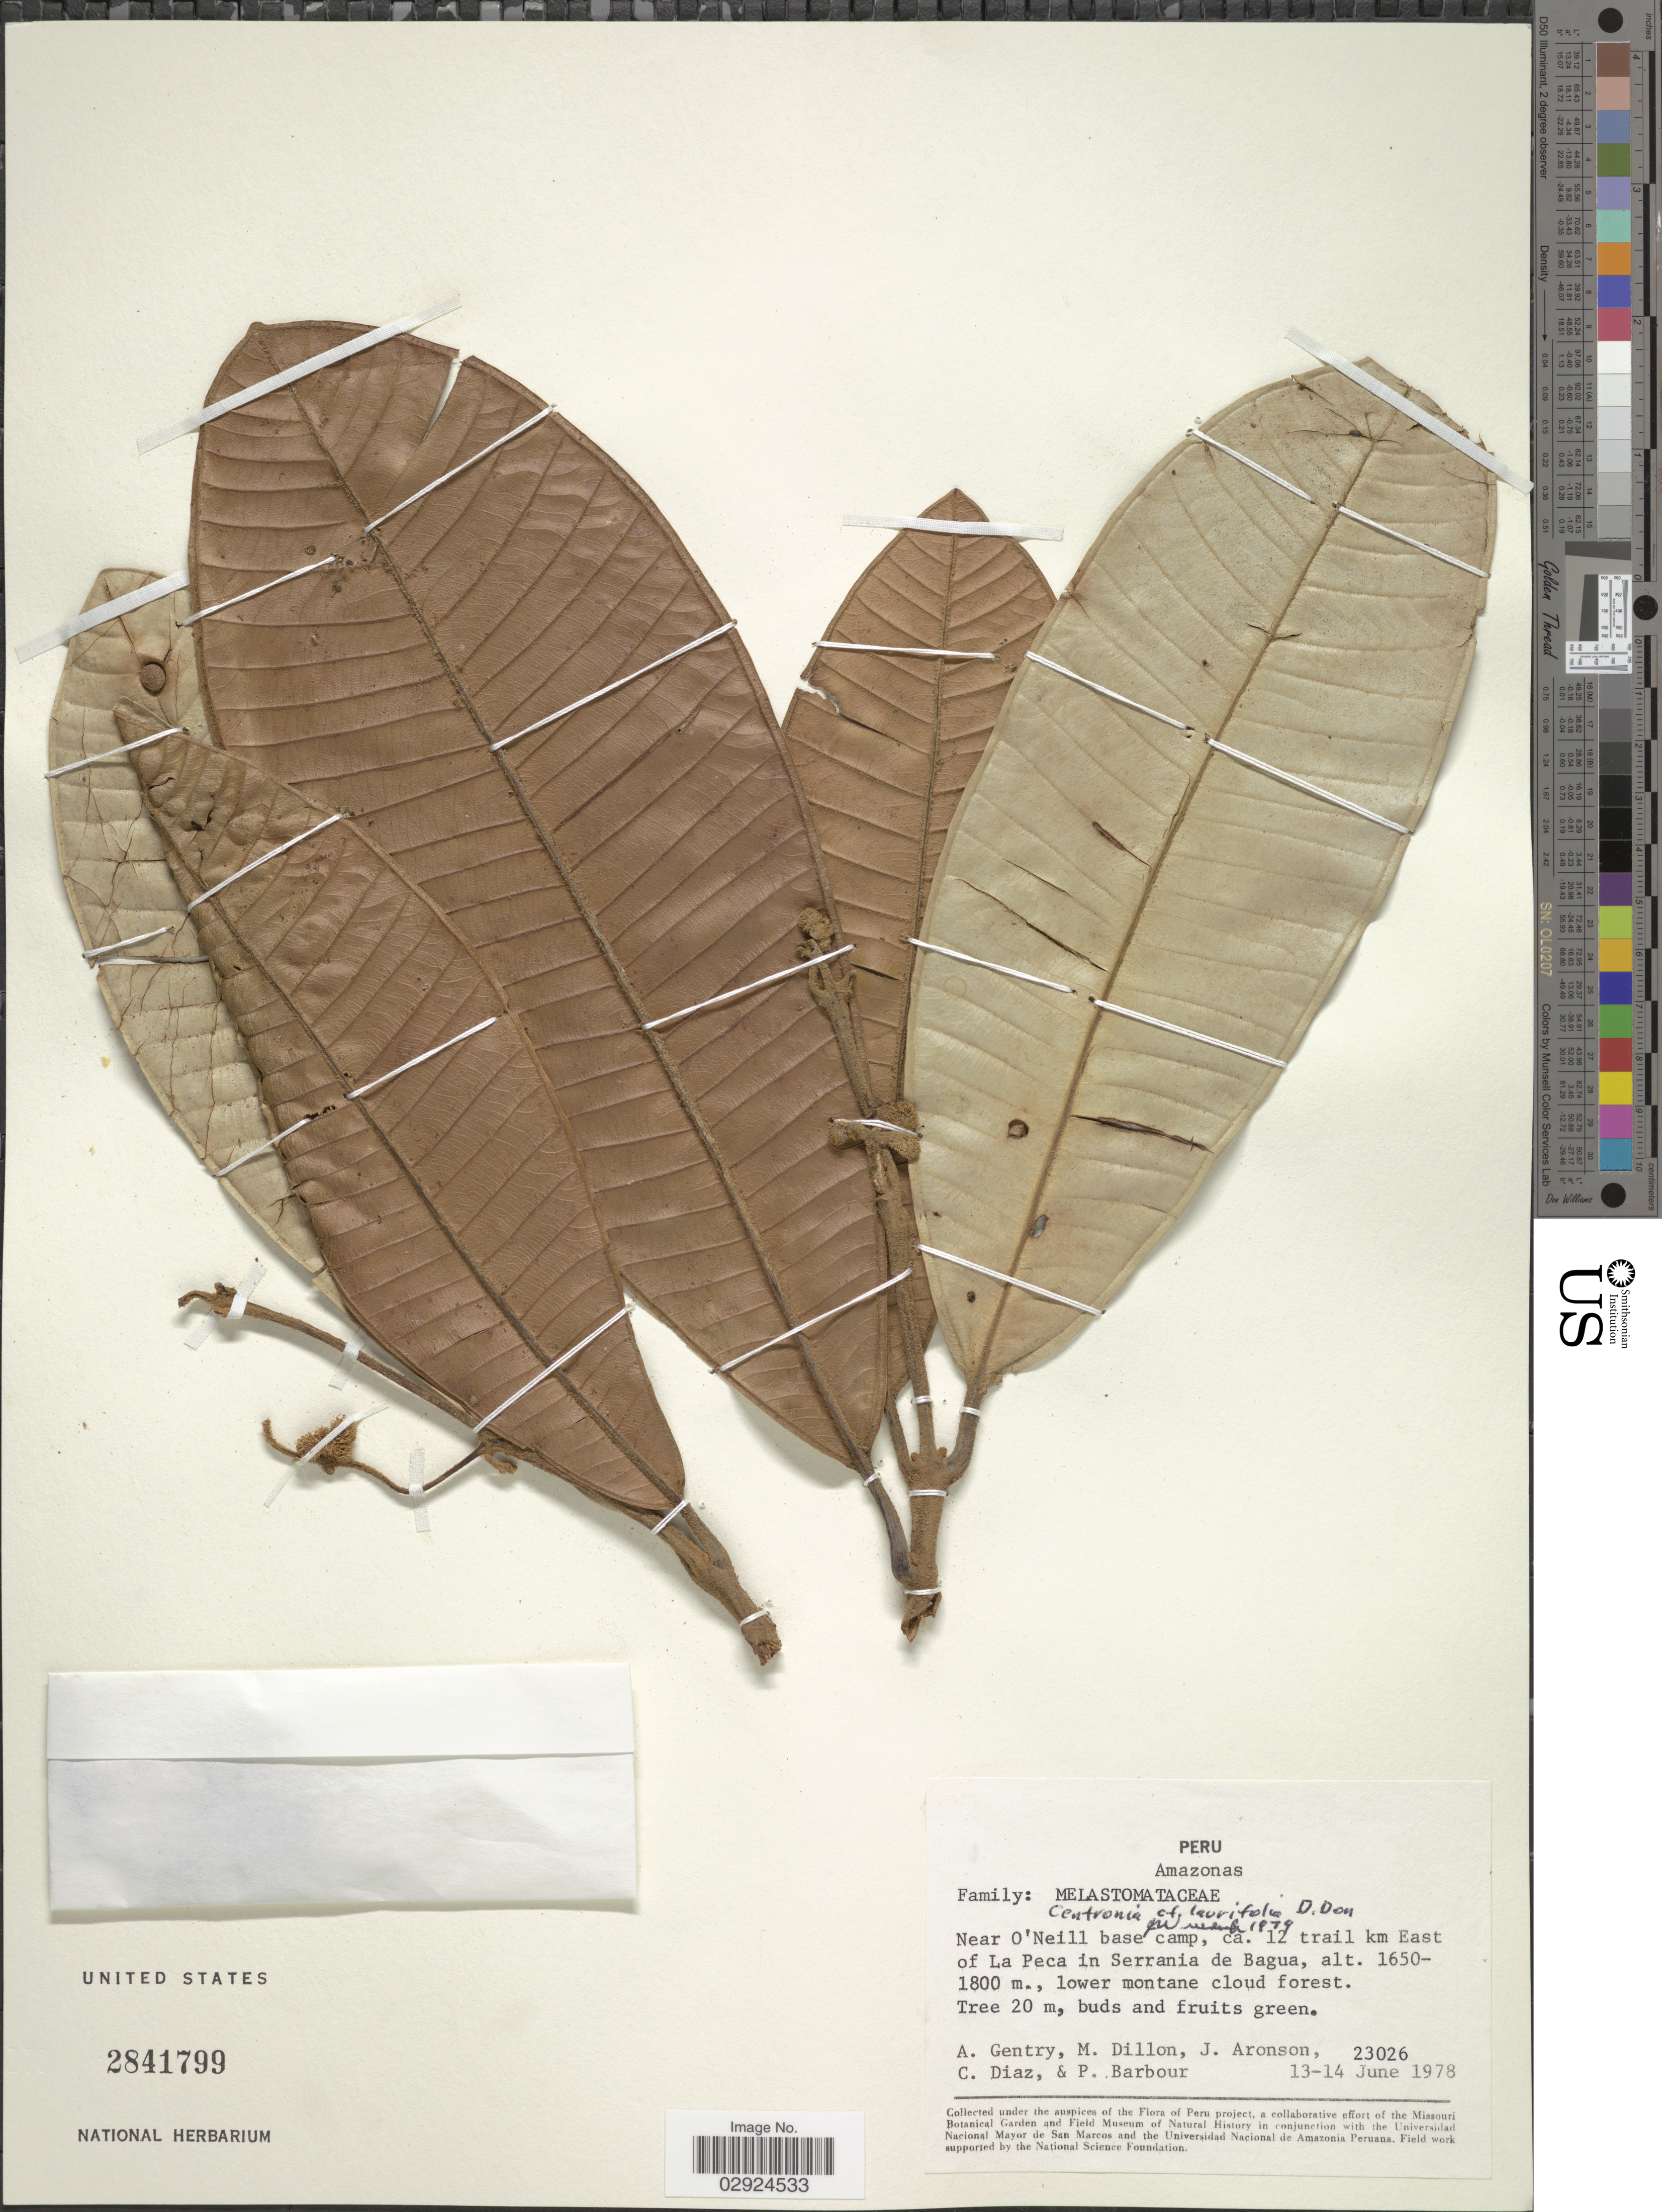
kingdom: Plantae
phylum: Tracheophyta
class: Magnoliopsida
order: Myrtales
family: Melastomataceae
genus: Centronia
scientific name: Centronia laurifolia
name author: D. Don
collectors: A. H. Gentry, M. O. Dillon, J. Aronson, C. Díaz & P. Barbour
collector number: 23026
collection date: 1978-06-13/1978-06-14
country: Peru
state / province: Amazonas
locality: Near O'Neill base camp, ca. 12 trail km East of La Peca in Serrania de Bagua.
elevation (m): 1650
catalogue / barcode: US 2841799